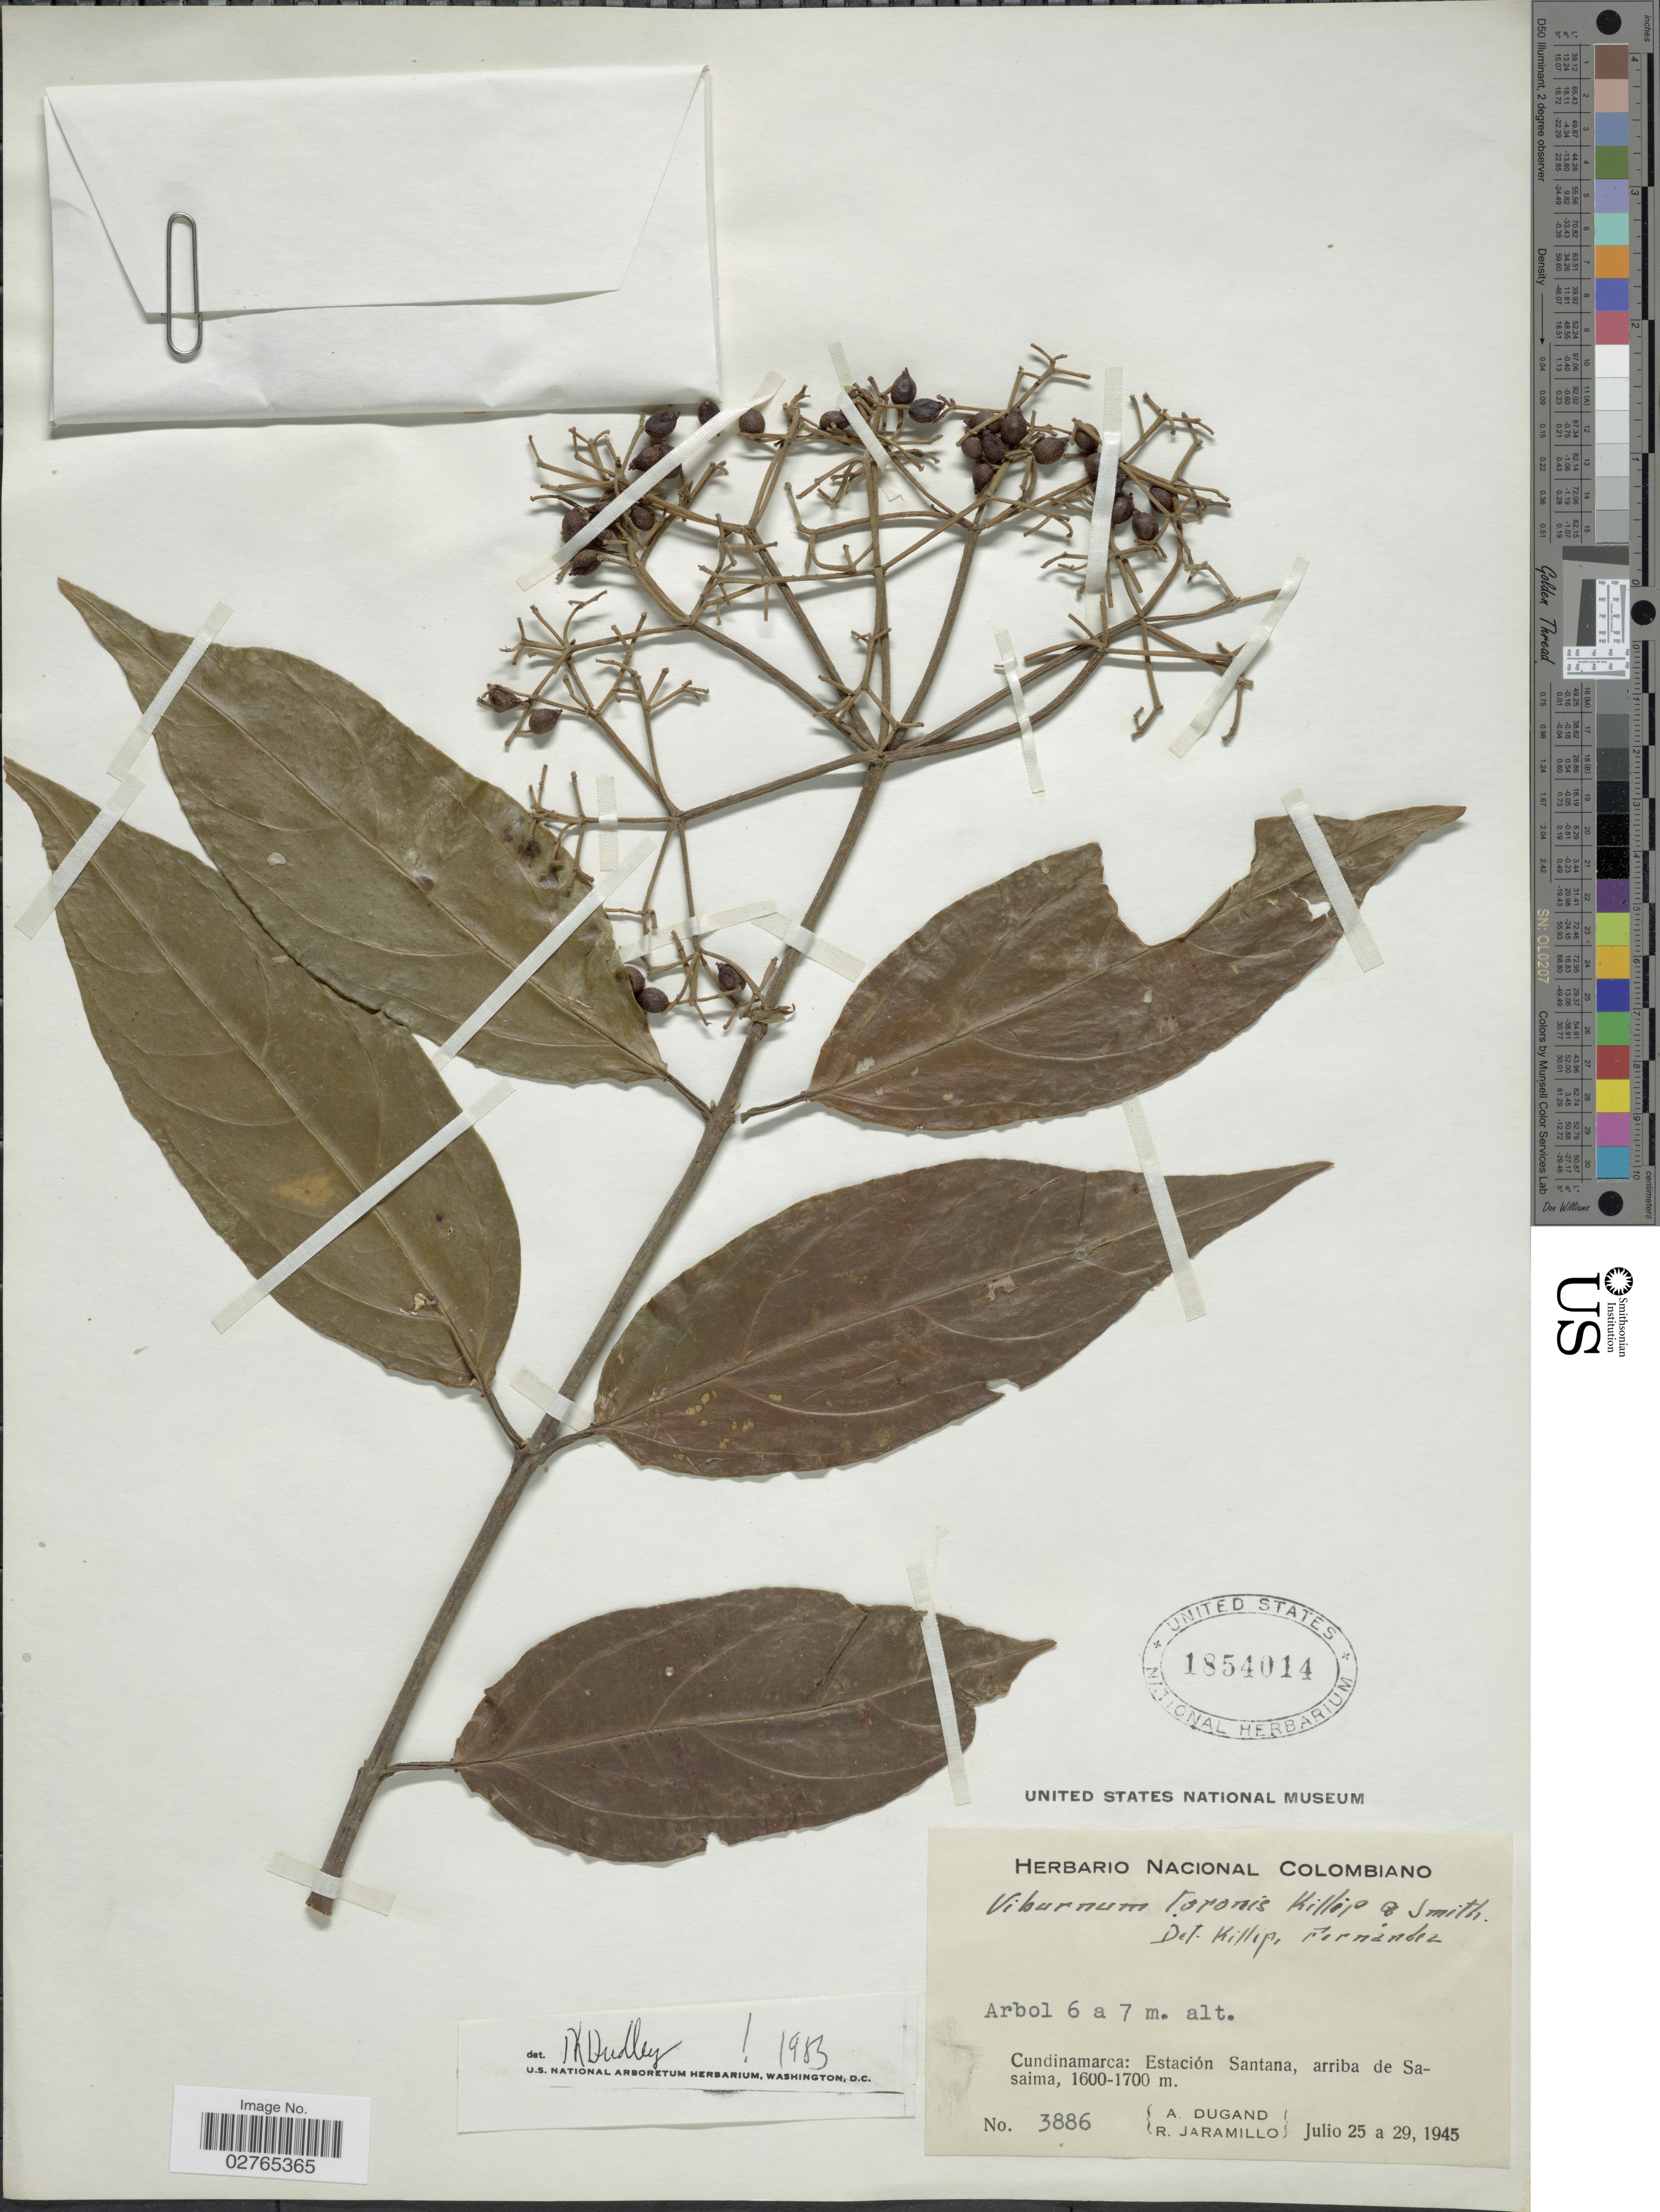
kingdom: Plantae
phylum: Tracheophyta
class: Magnoliopsida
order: Dipsacales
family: Viburnaceae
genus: Viburnum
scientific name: Viburnum toronis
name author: Killip & A.C. Sm.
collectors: A. Dugand & R. Jaramillo M.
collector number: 3886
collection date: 1945-07-25/1945-07-29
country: Colombia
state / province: Cundinamarca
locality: Estación Santana, arriba de Sasaima.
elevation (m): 1600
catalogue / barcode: US 1854014